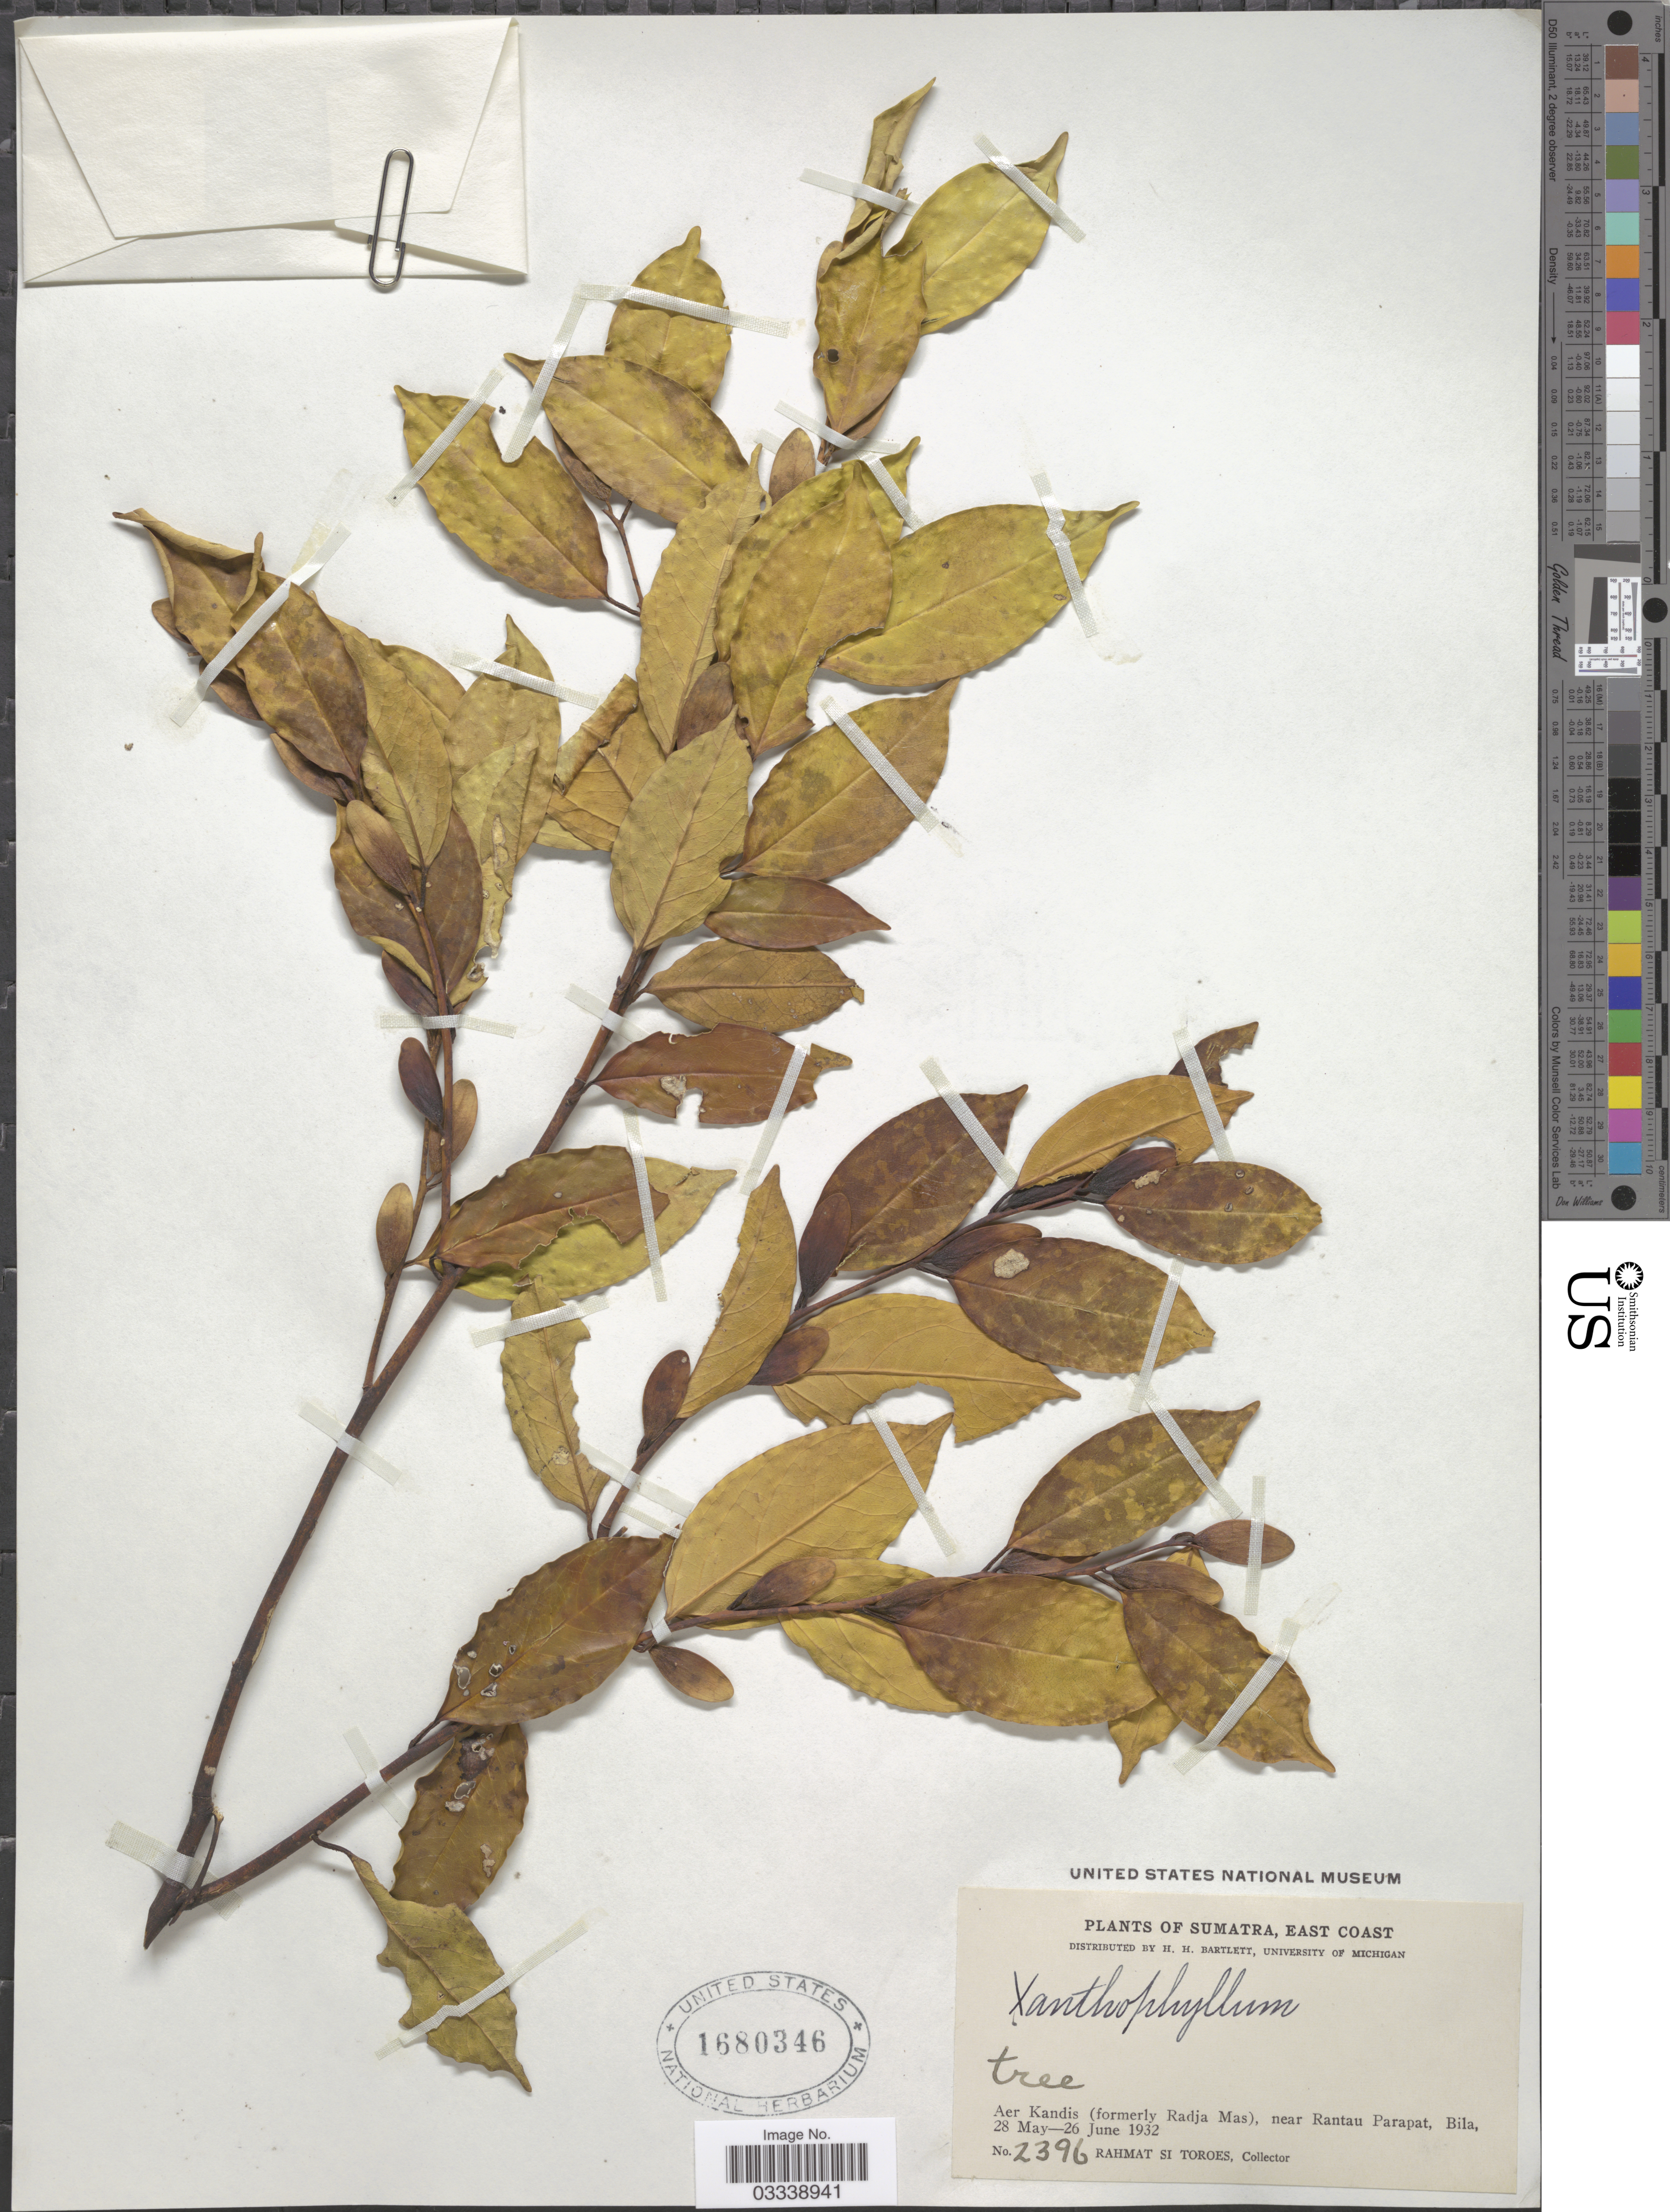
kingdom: Plantae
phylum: Tracheophyta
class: Magnoliopsida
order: Fabales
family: Polygalaceae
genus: Xanthophyllum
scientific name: Xanthophyllum sp.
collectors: Rahmat Si Boeea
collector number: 2396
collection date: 1932-05-28/1932-06-26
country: Indonesia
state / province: Sumatra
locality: East Coast. Aer Kandis (formerly Radja Mas), near Rantau Parapat, Bila.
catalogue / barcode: US 1680346